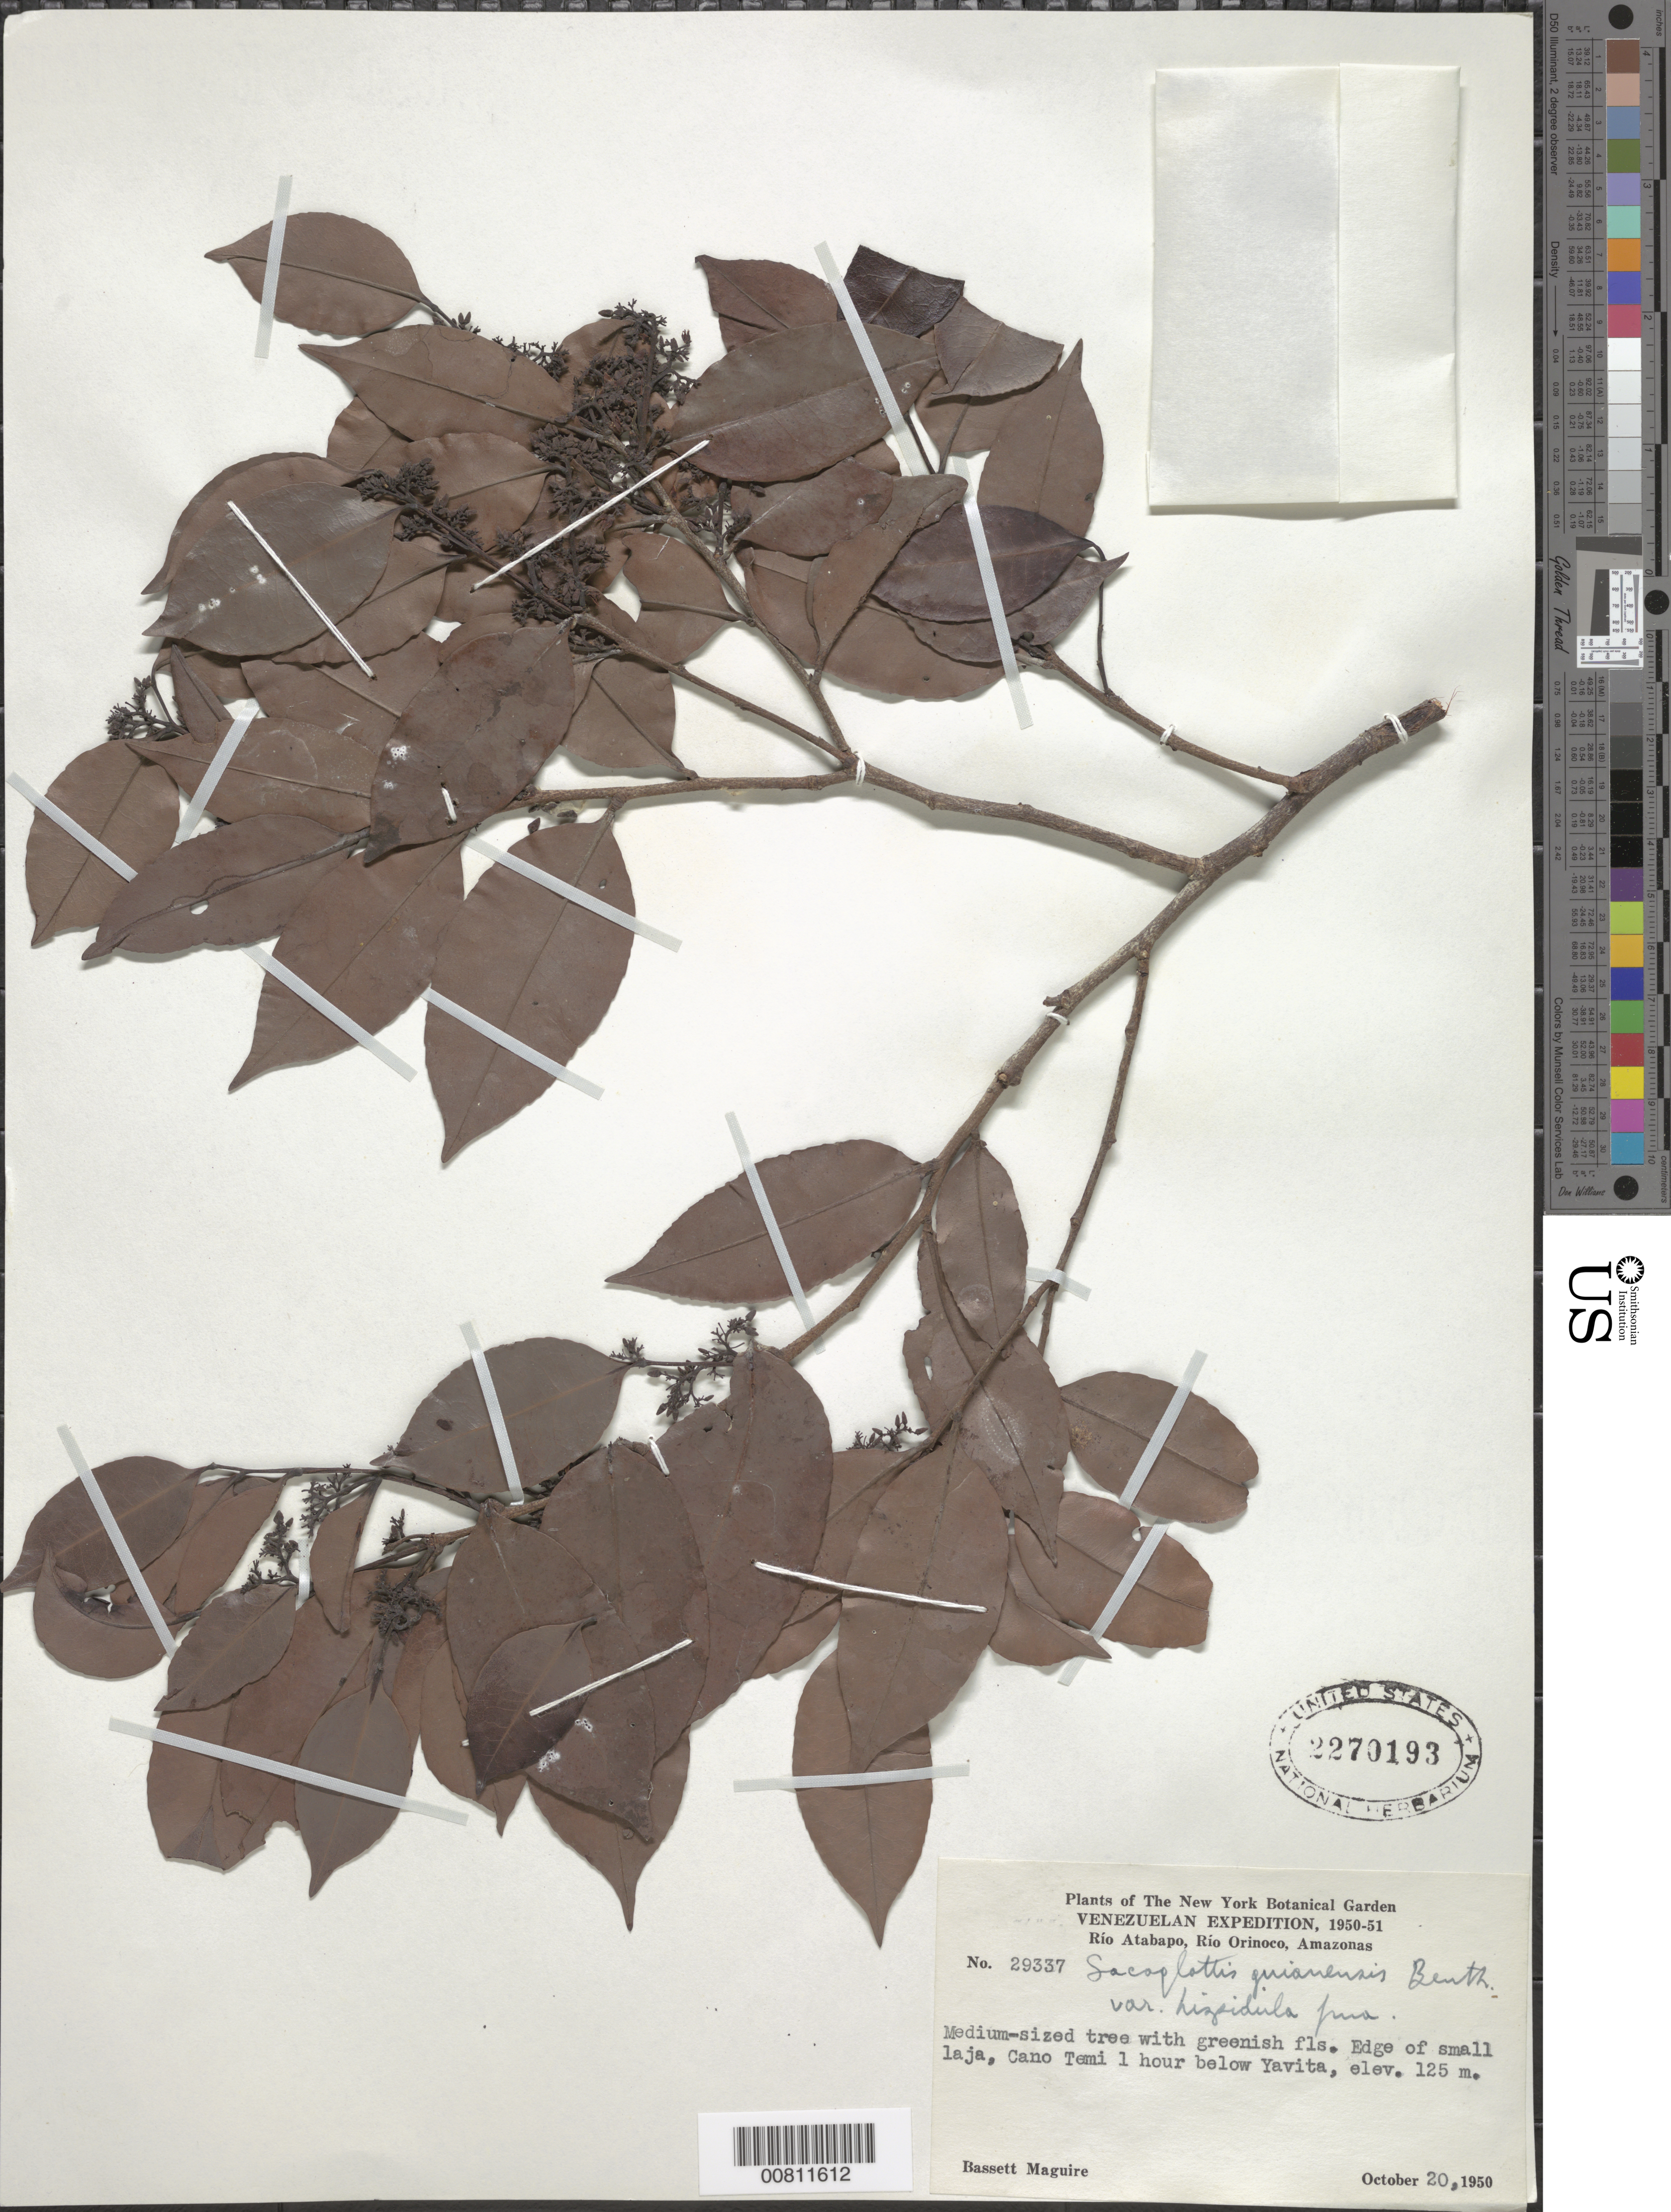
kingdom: Plantae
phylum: Tracheophyta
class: Magnoliopsida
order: Malpighiales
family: Humiriaceae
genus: Sacoglottis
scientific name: Sacoglottis guianensis var. hispidula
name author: Cuatrec.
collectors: B. Maguire, R. S. Cowan & J. J. Wurdack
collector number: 29337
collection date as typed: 20-Oct-50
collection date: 1950-10-20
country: Venezuela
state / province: Amazonas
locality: Río Atabapo, Río Orinoco, Caño Temi, 1 hour below Yavita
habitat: Edge of small laja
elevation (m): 125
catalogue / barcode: US 2270193